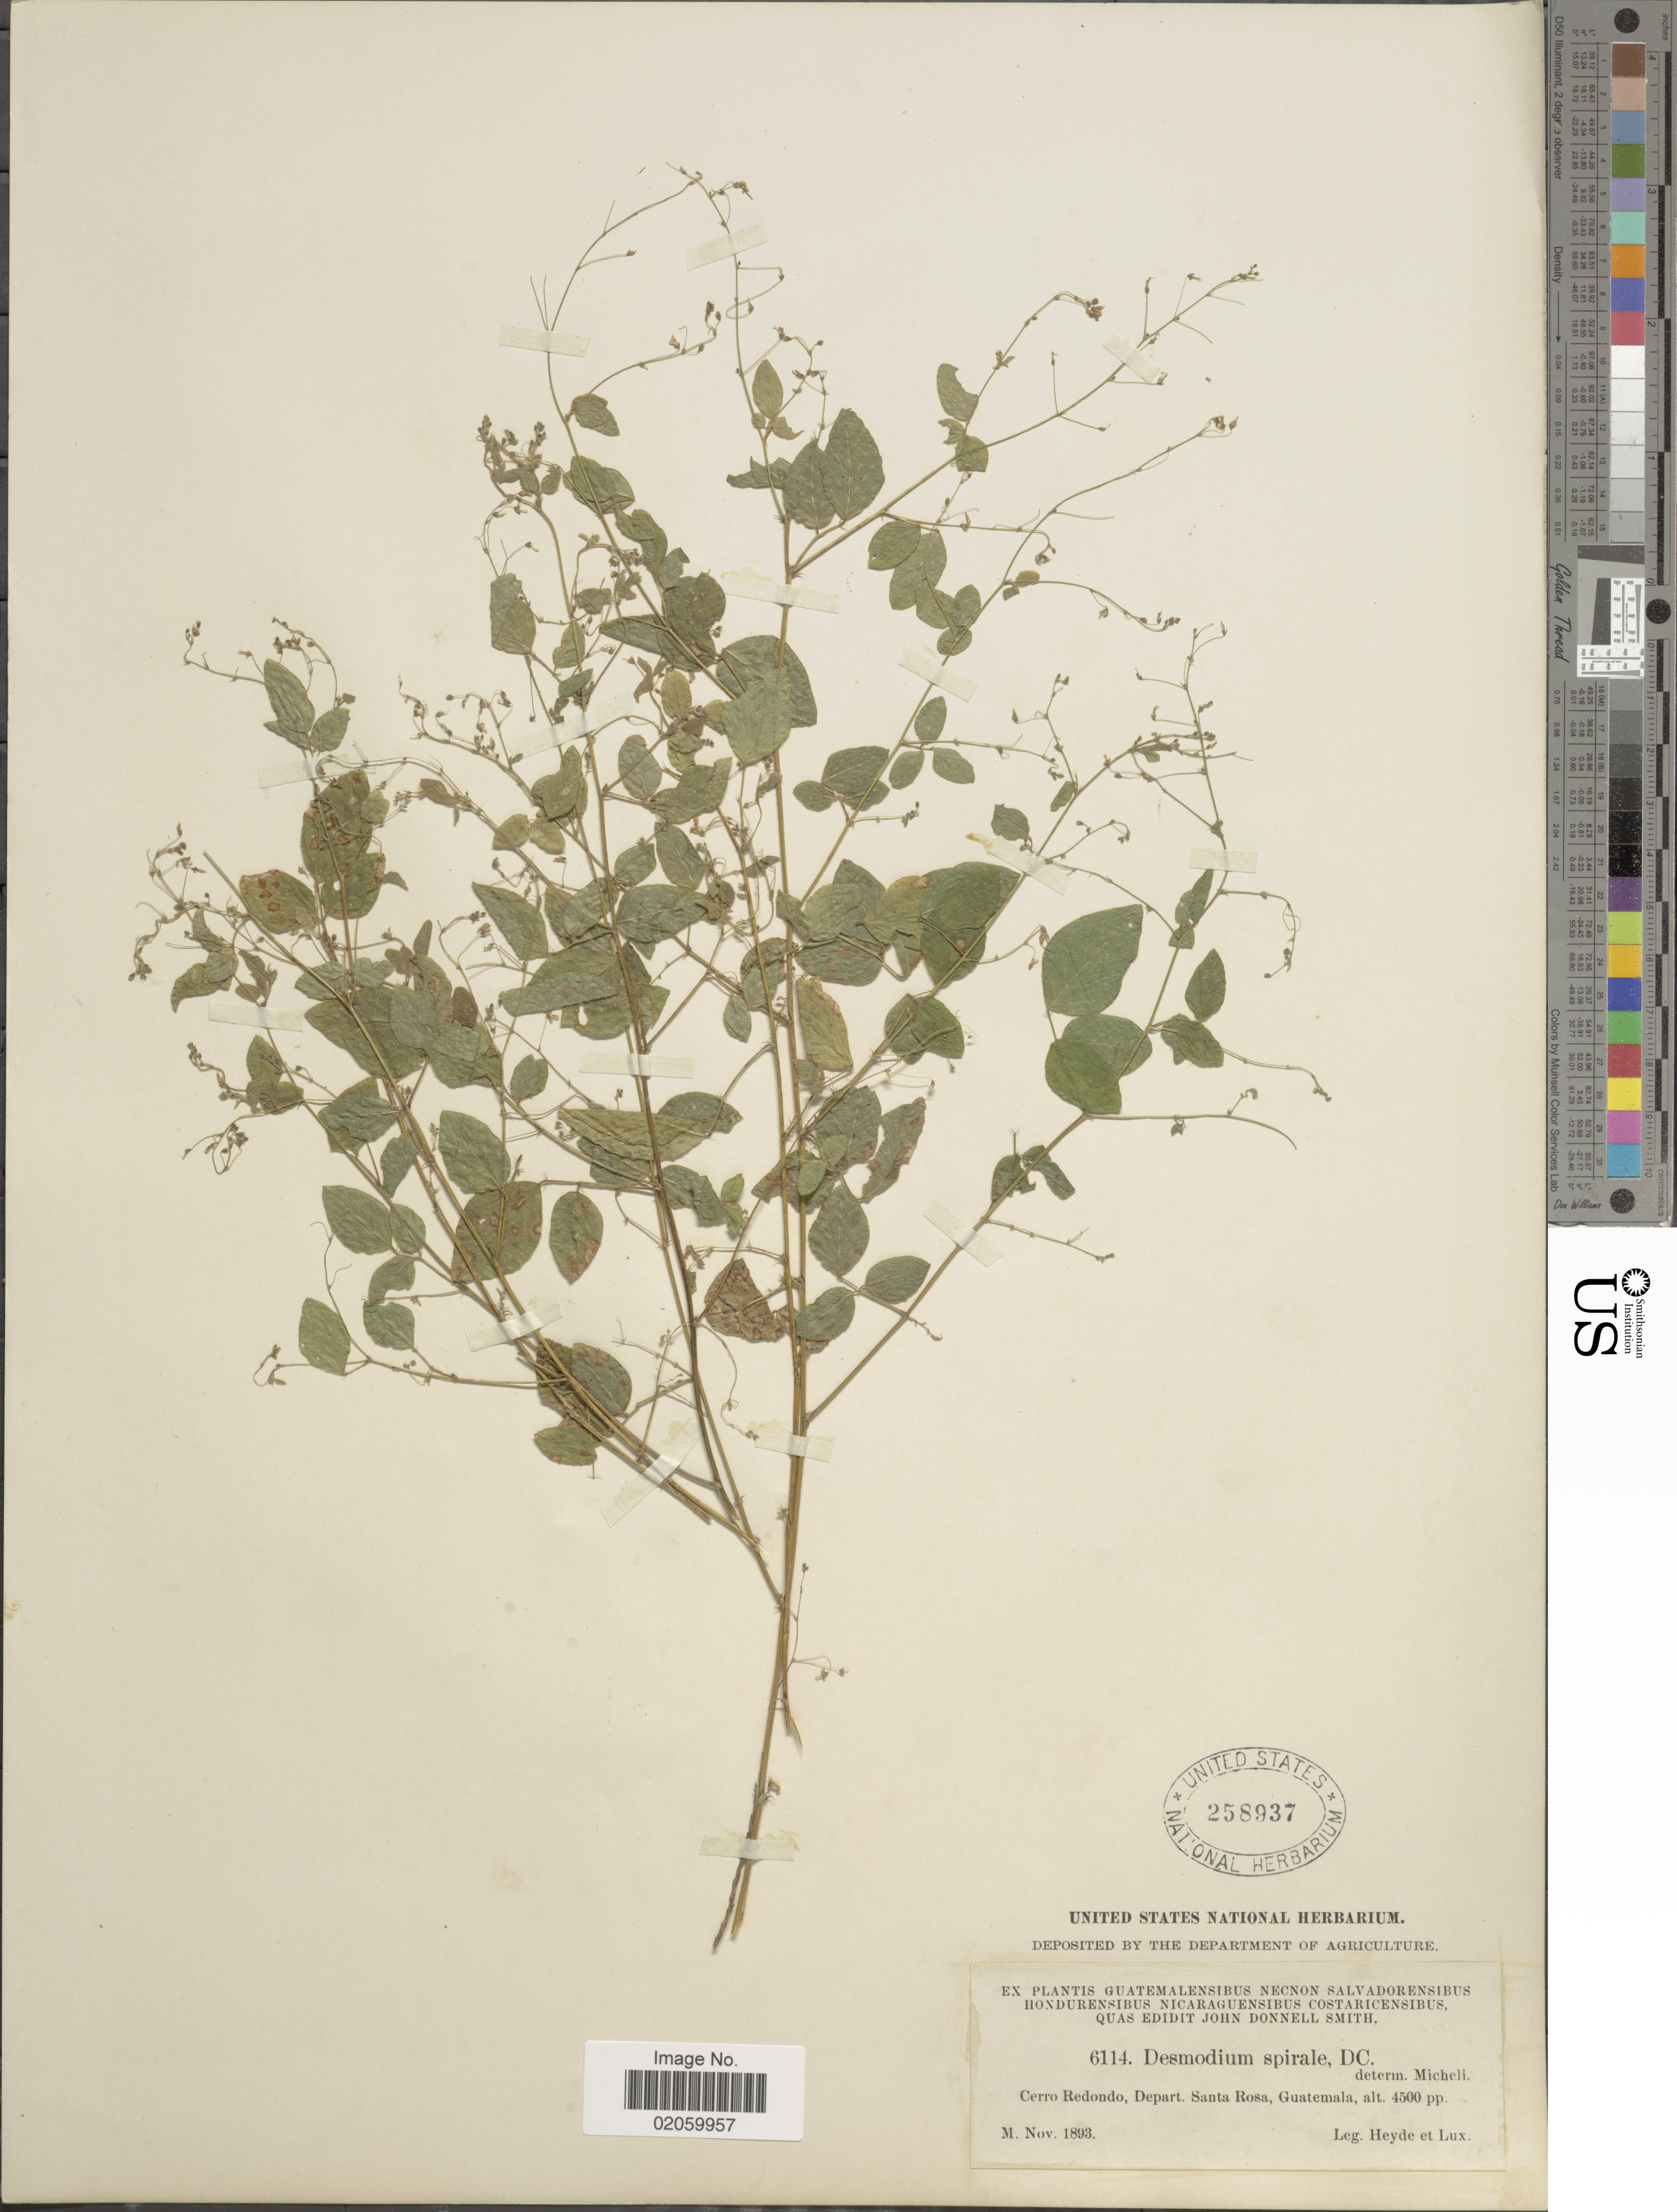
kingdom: Plantae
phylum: Tracheophyta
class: Magnoliopsida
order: Fabales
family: Fabaceae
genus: Desmodium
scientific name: Desmodium procumbens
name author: (Mill.) Hitchc.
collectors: Heyde & Lux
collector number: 6114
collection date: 1893-11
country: Guatemala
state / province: Santa Rosa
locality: Cerro Redondo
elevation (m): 1372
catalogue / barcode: US 258937